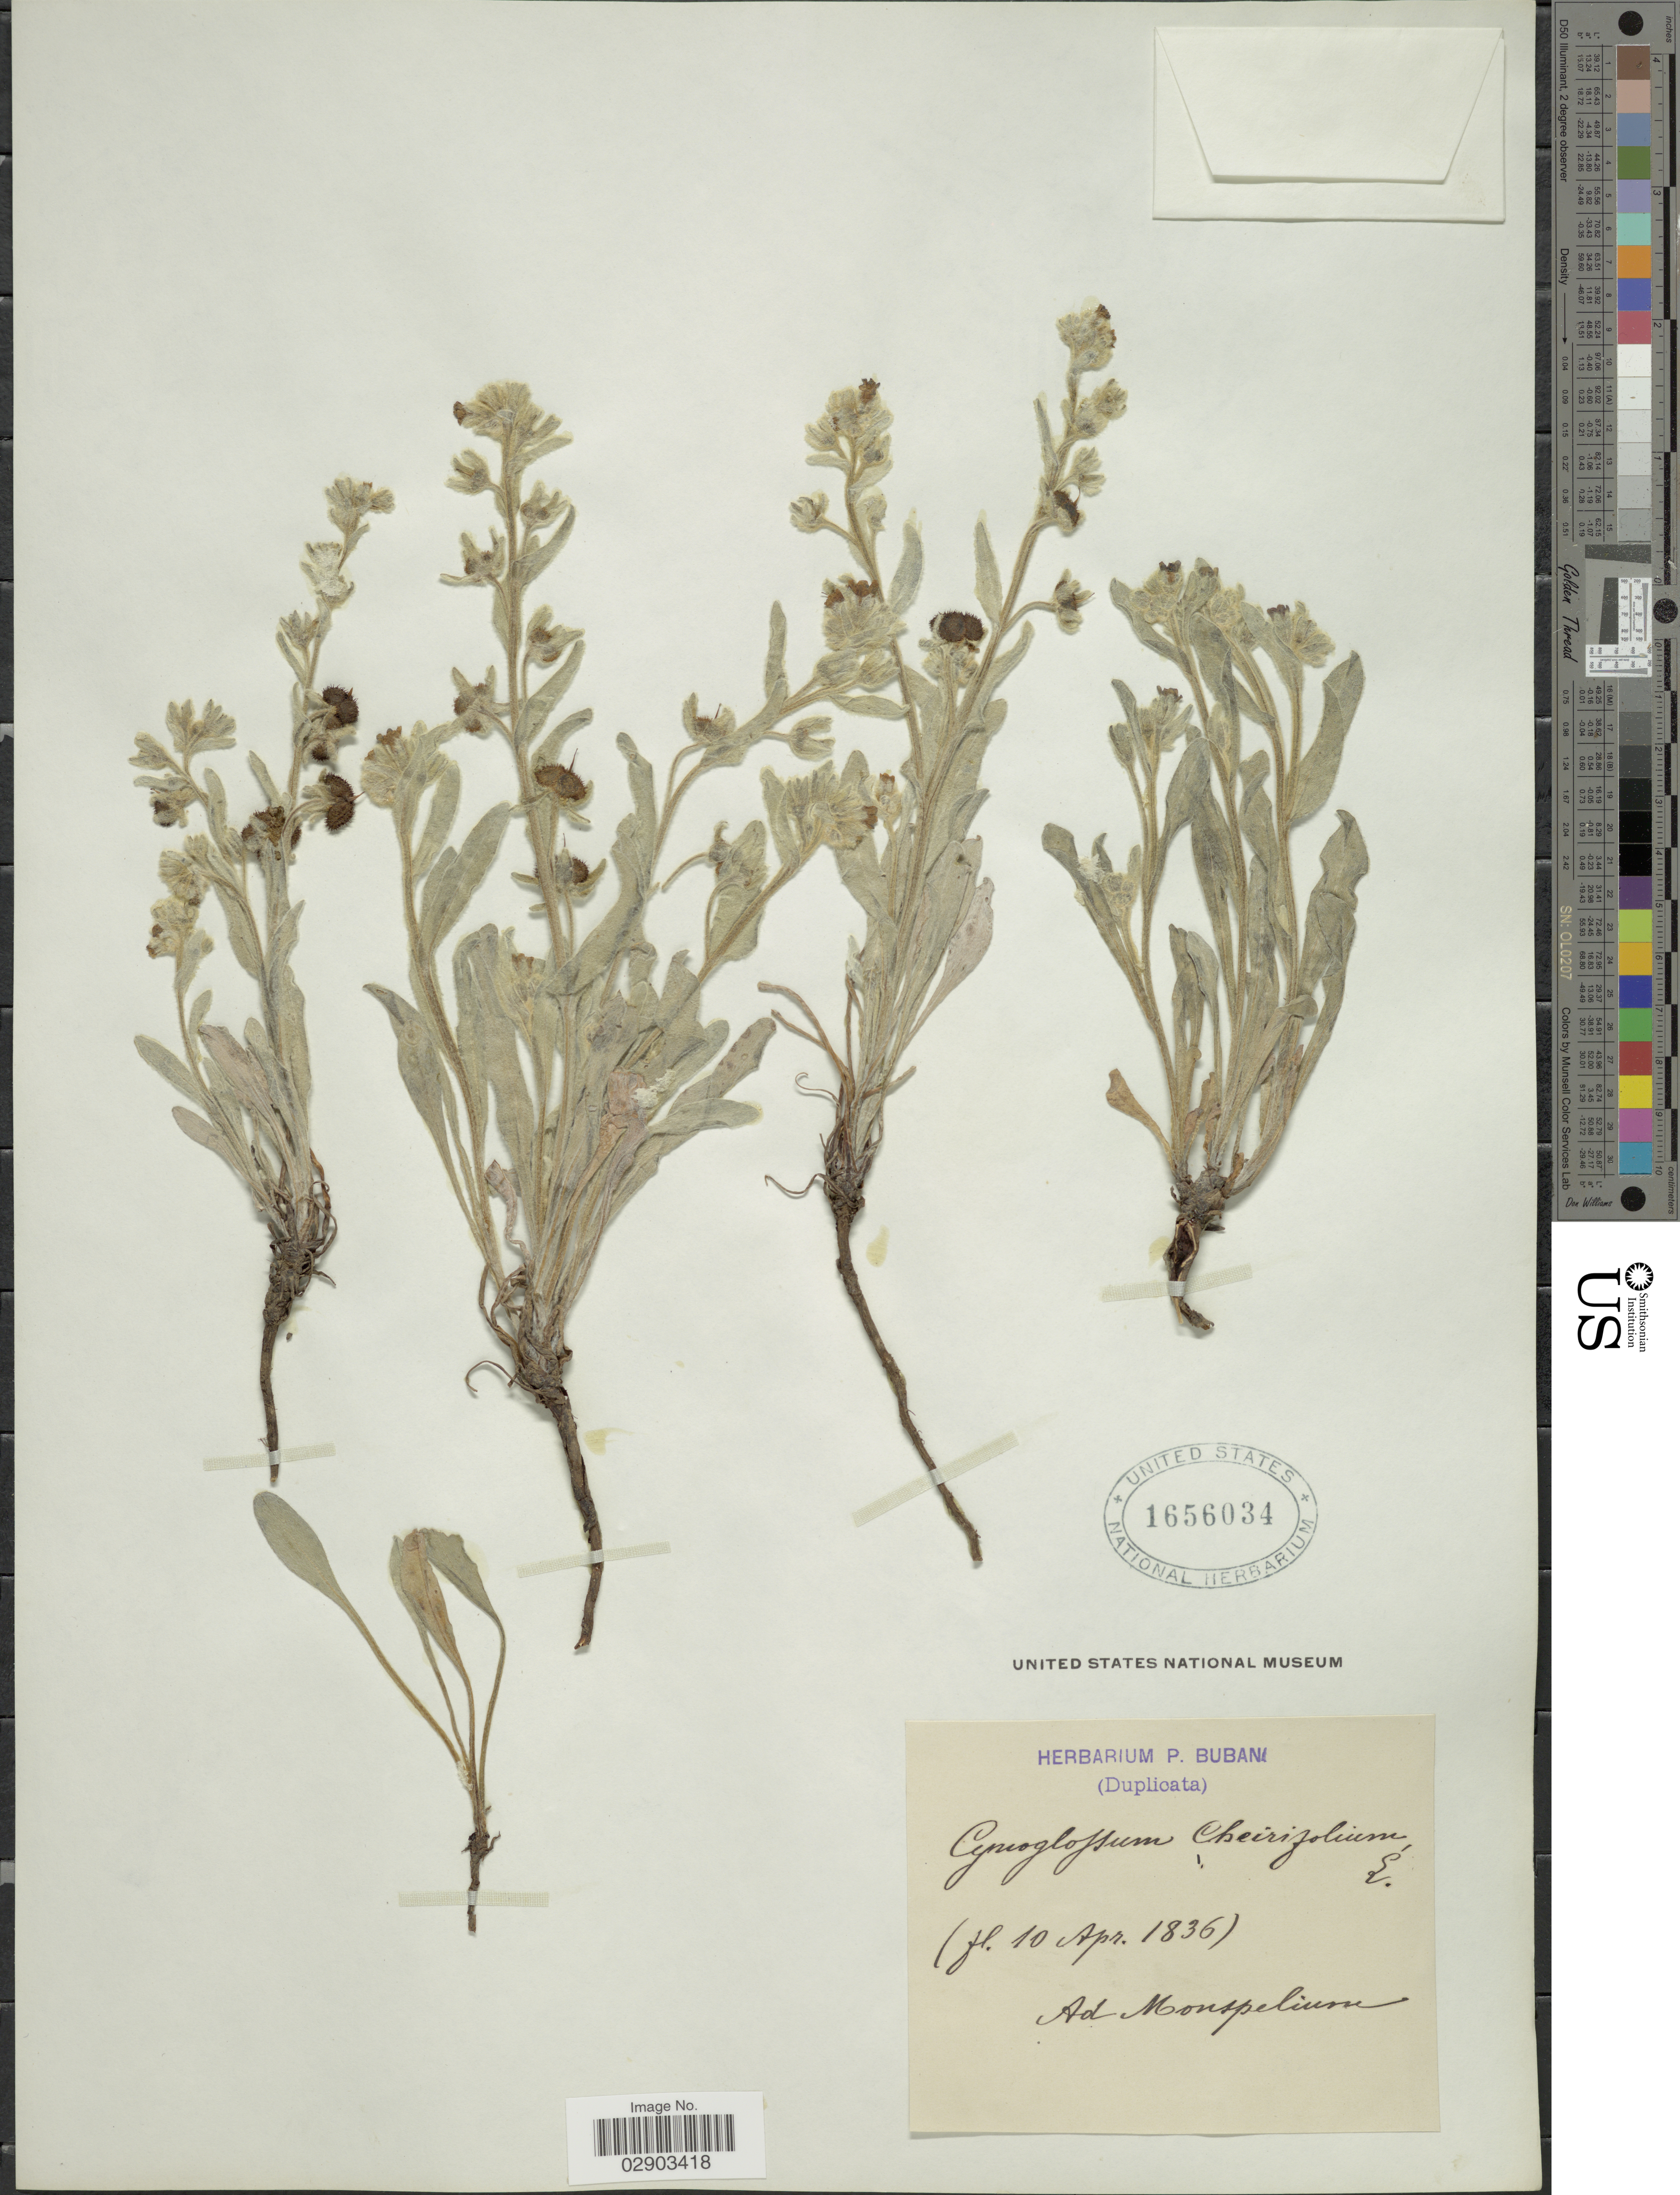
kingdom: Plantae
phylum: Tracheophyta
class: Magnoliopsida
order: Boraginales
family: Boraginaceae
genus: Cynoglossum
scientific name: Cynoglossum cheirifolium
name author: L.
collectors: ex herb. P. Bubani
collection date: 1836-04-10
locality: Ad Montpelium.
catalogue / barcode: US 1656034